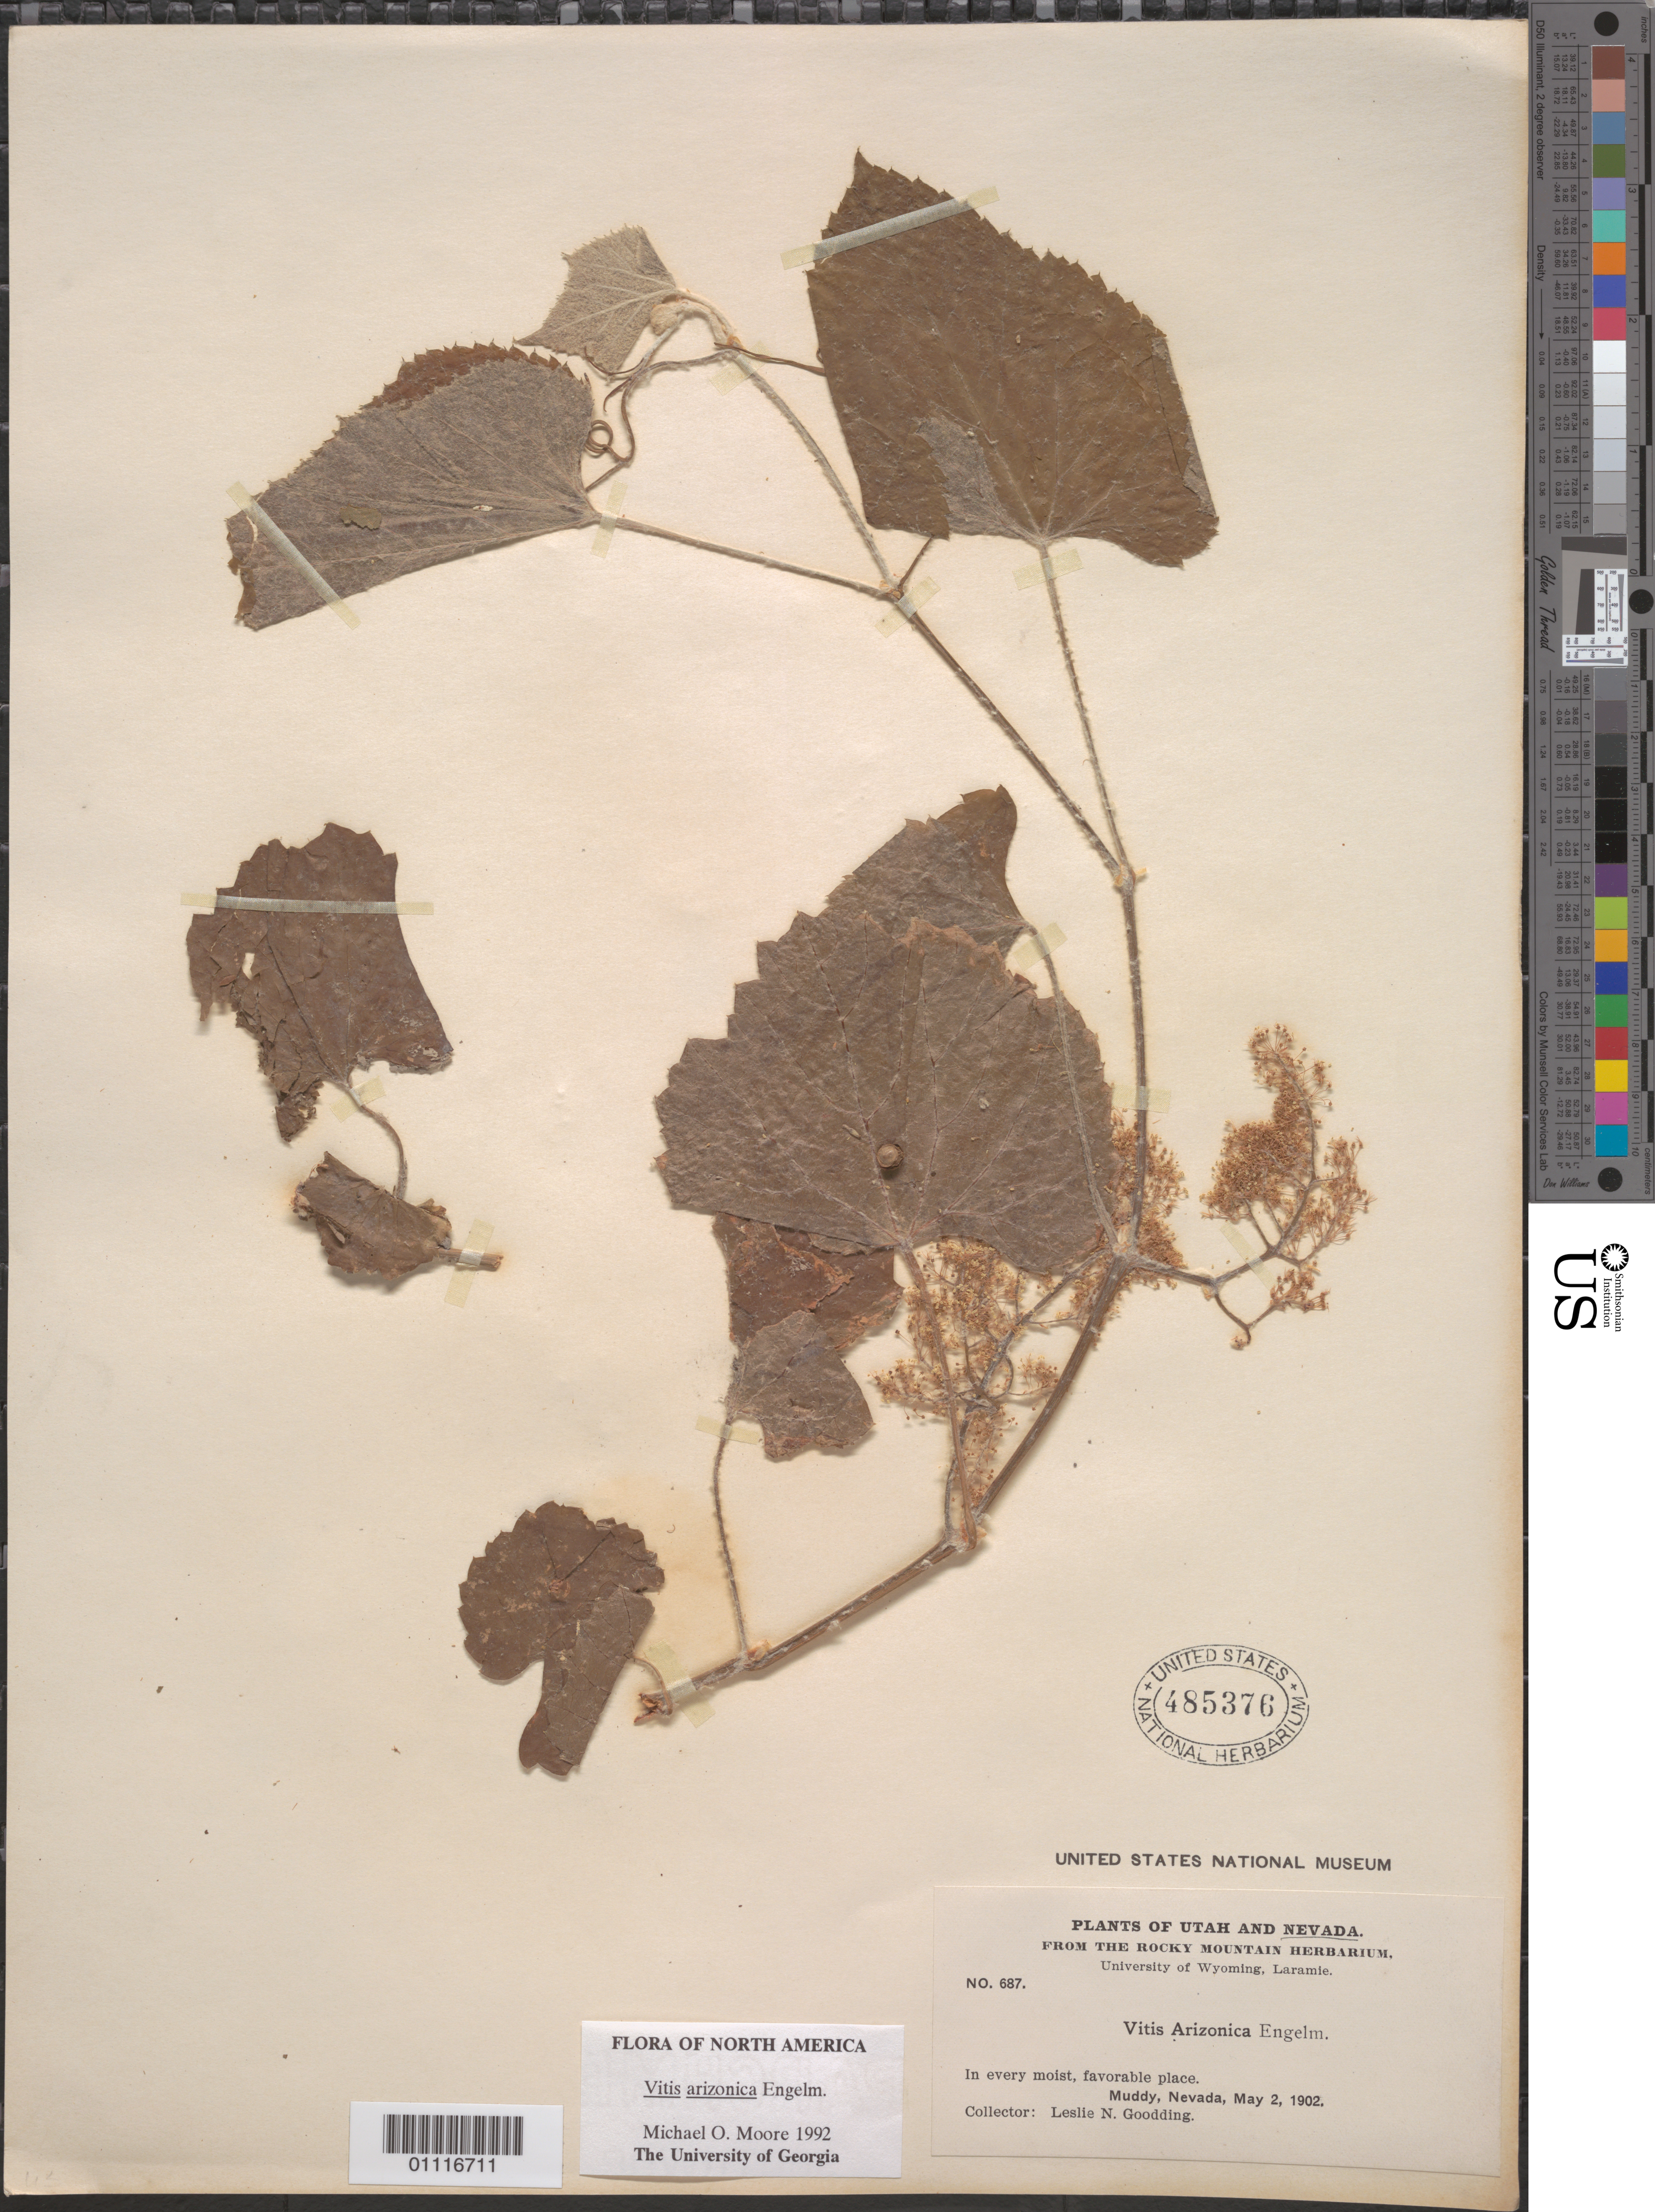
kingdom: Plantae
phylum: Tracheophyta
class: Magnoliopsida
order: Vitales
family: Vitaceae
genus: Vitis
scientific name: Vitis arizonica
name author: Engelm.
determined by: Moore, M. O.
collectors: L. N. Goodding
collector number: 687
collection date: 1902-05-02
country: United States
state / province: Nevada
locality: In very moist, favorable place. Muddy.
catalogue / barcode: US 485376